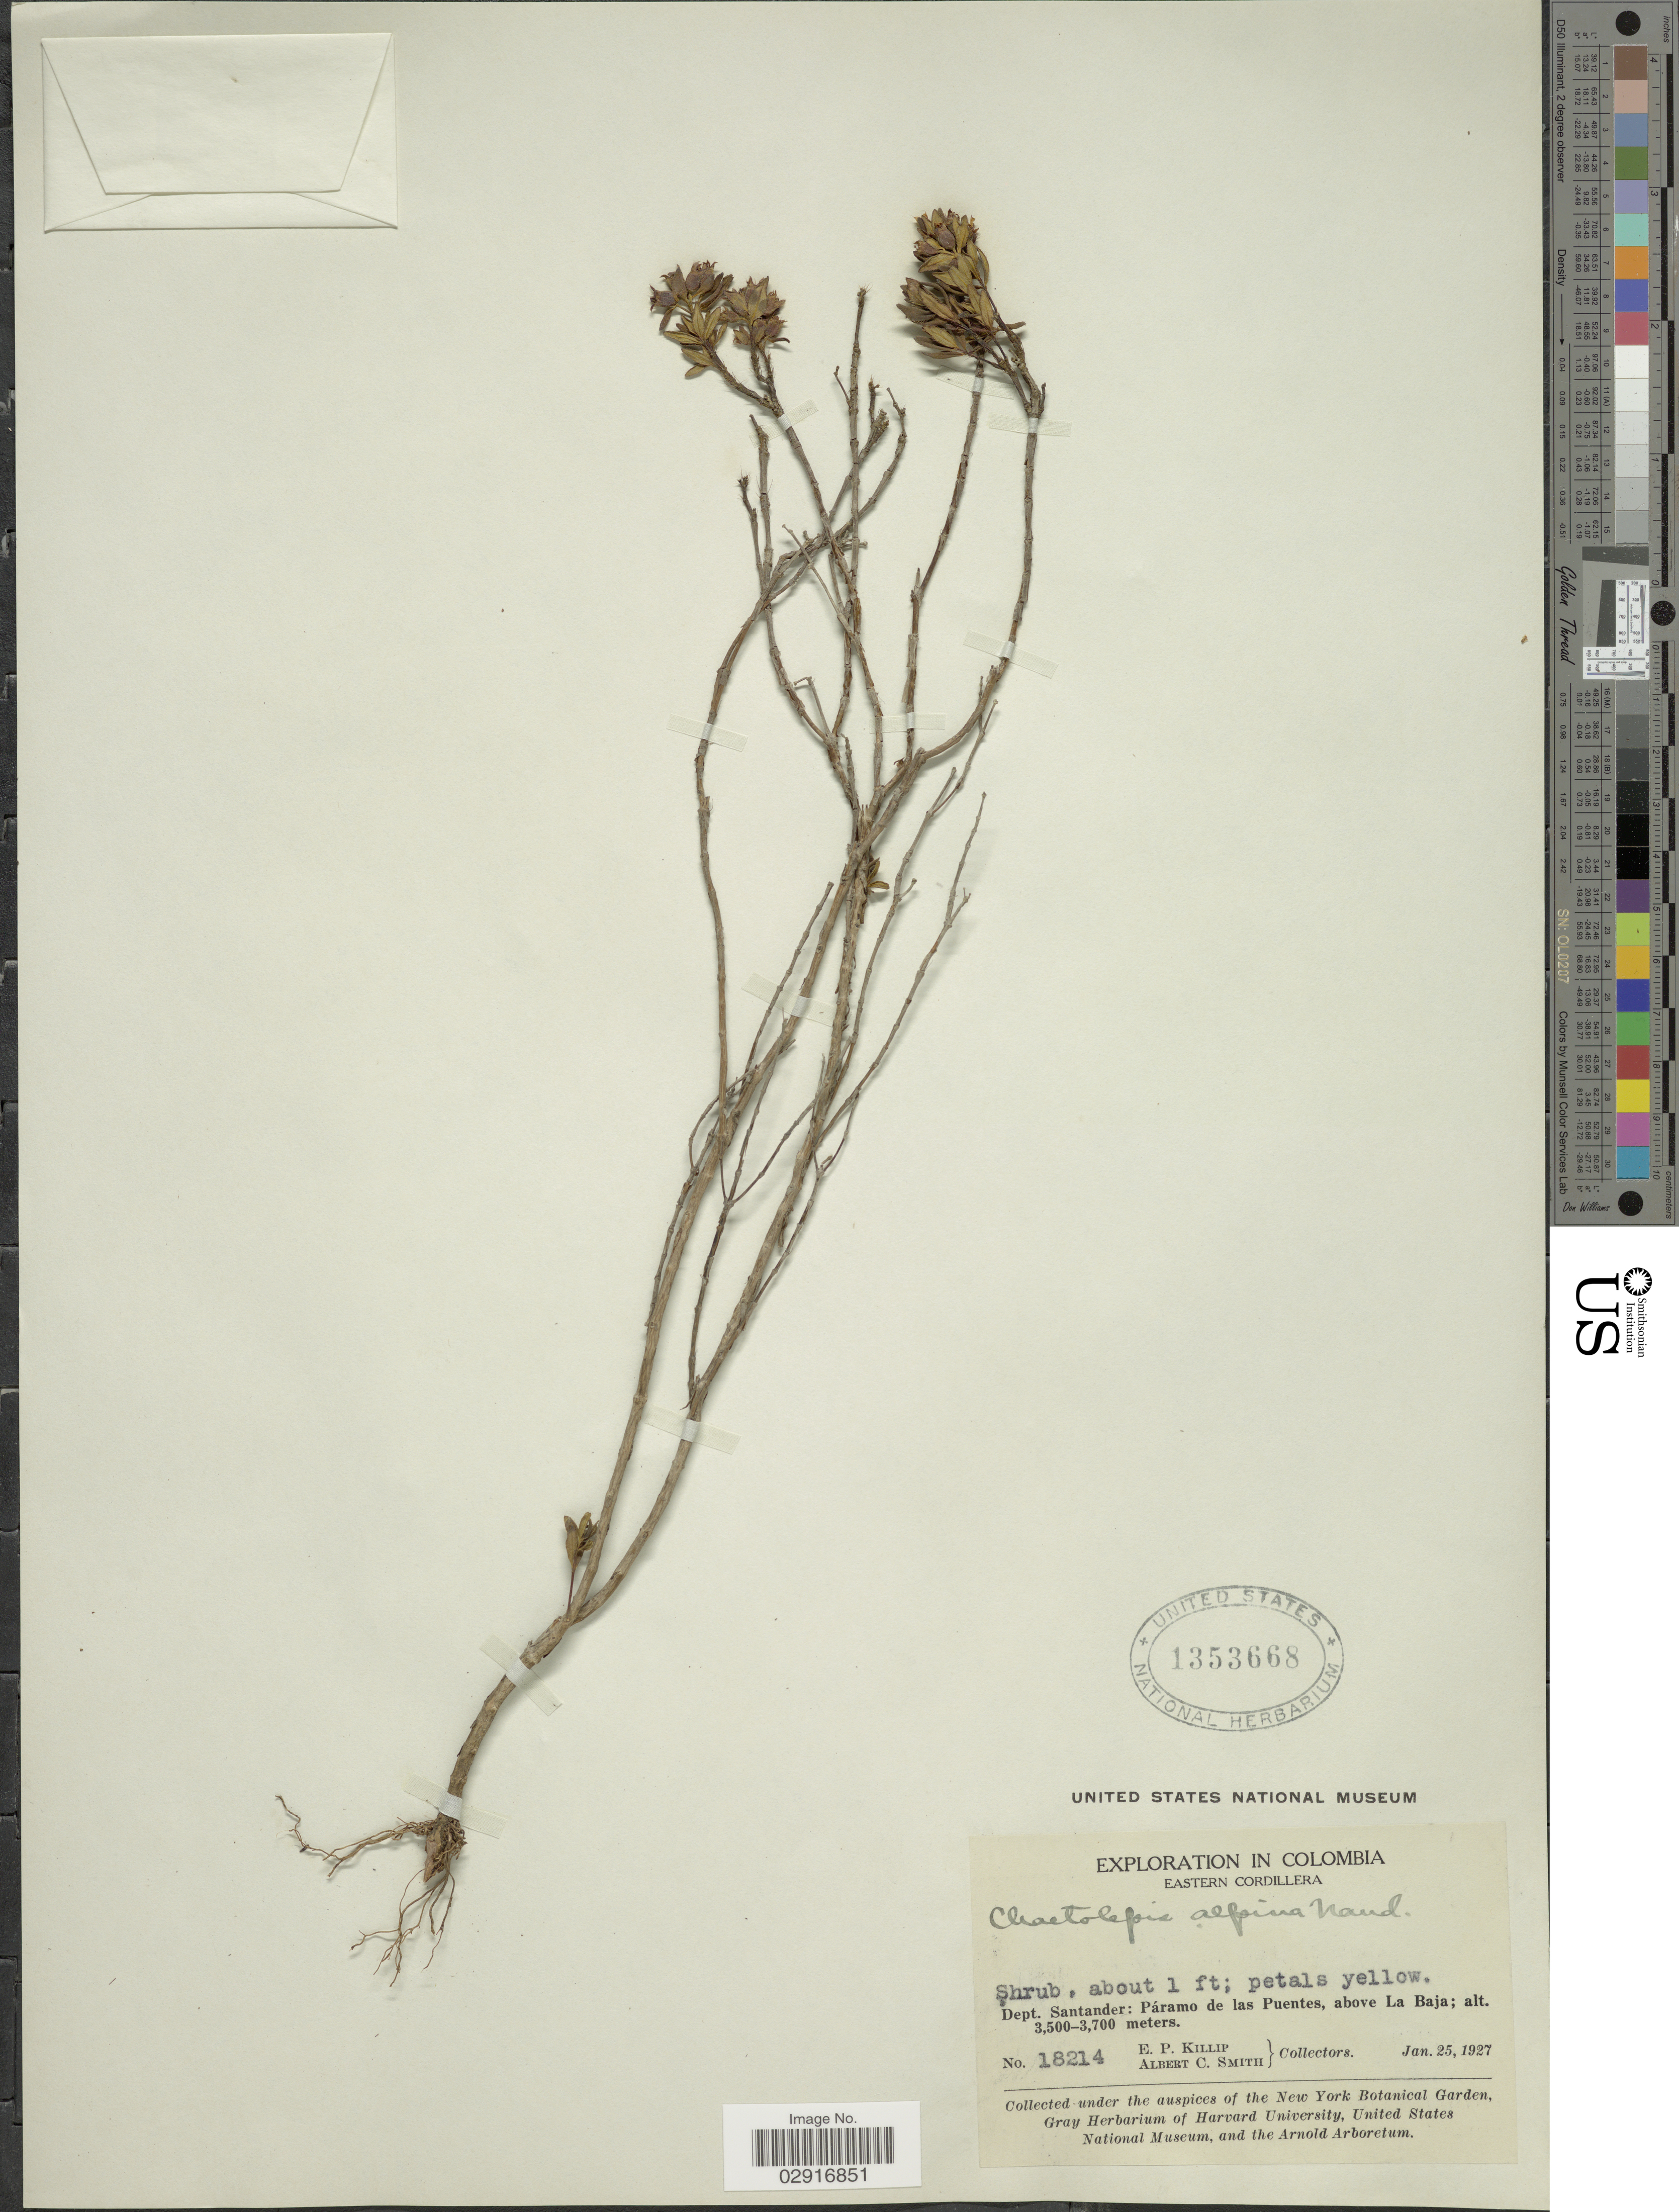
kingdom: Plantae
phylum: Tracheophyta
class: Magnoliopsida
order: Myrtales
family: Melastomataceae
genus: Chaetolepis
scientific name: Chaetolepis alpina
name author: Naudin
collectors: E. P. Killip & A. C. Smith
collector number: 18214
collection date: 1927-01-25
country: Colombia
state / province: Santander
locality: Eastern Cordillera. Dept. Santander: Páramo de las Puentes, above La Baja.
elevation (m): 3500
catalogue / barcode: US 1353668